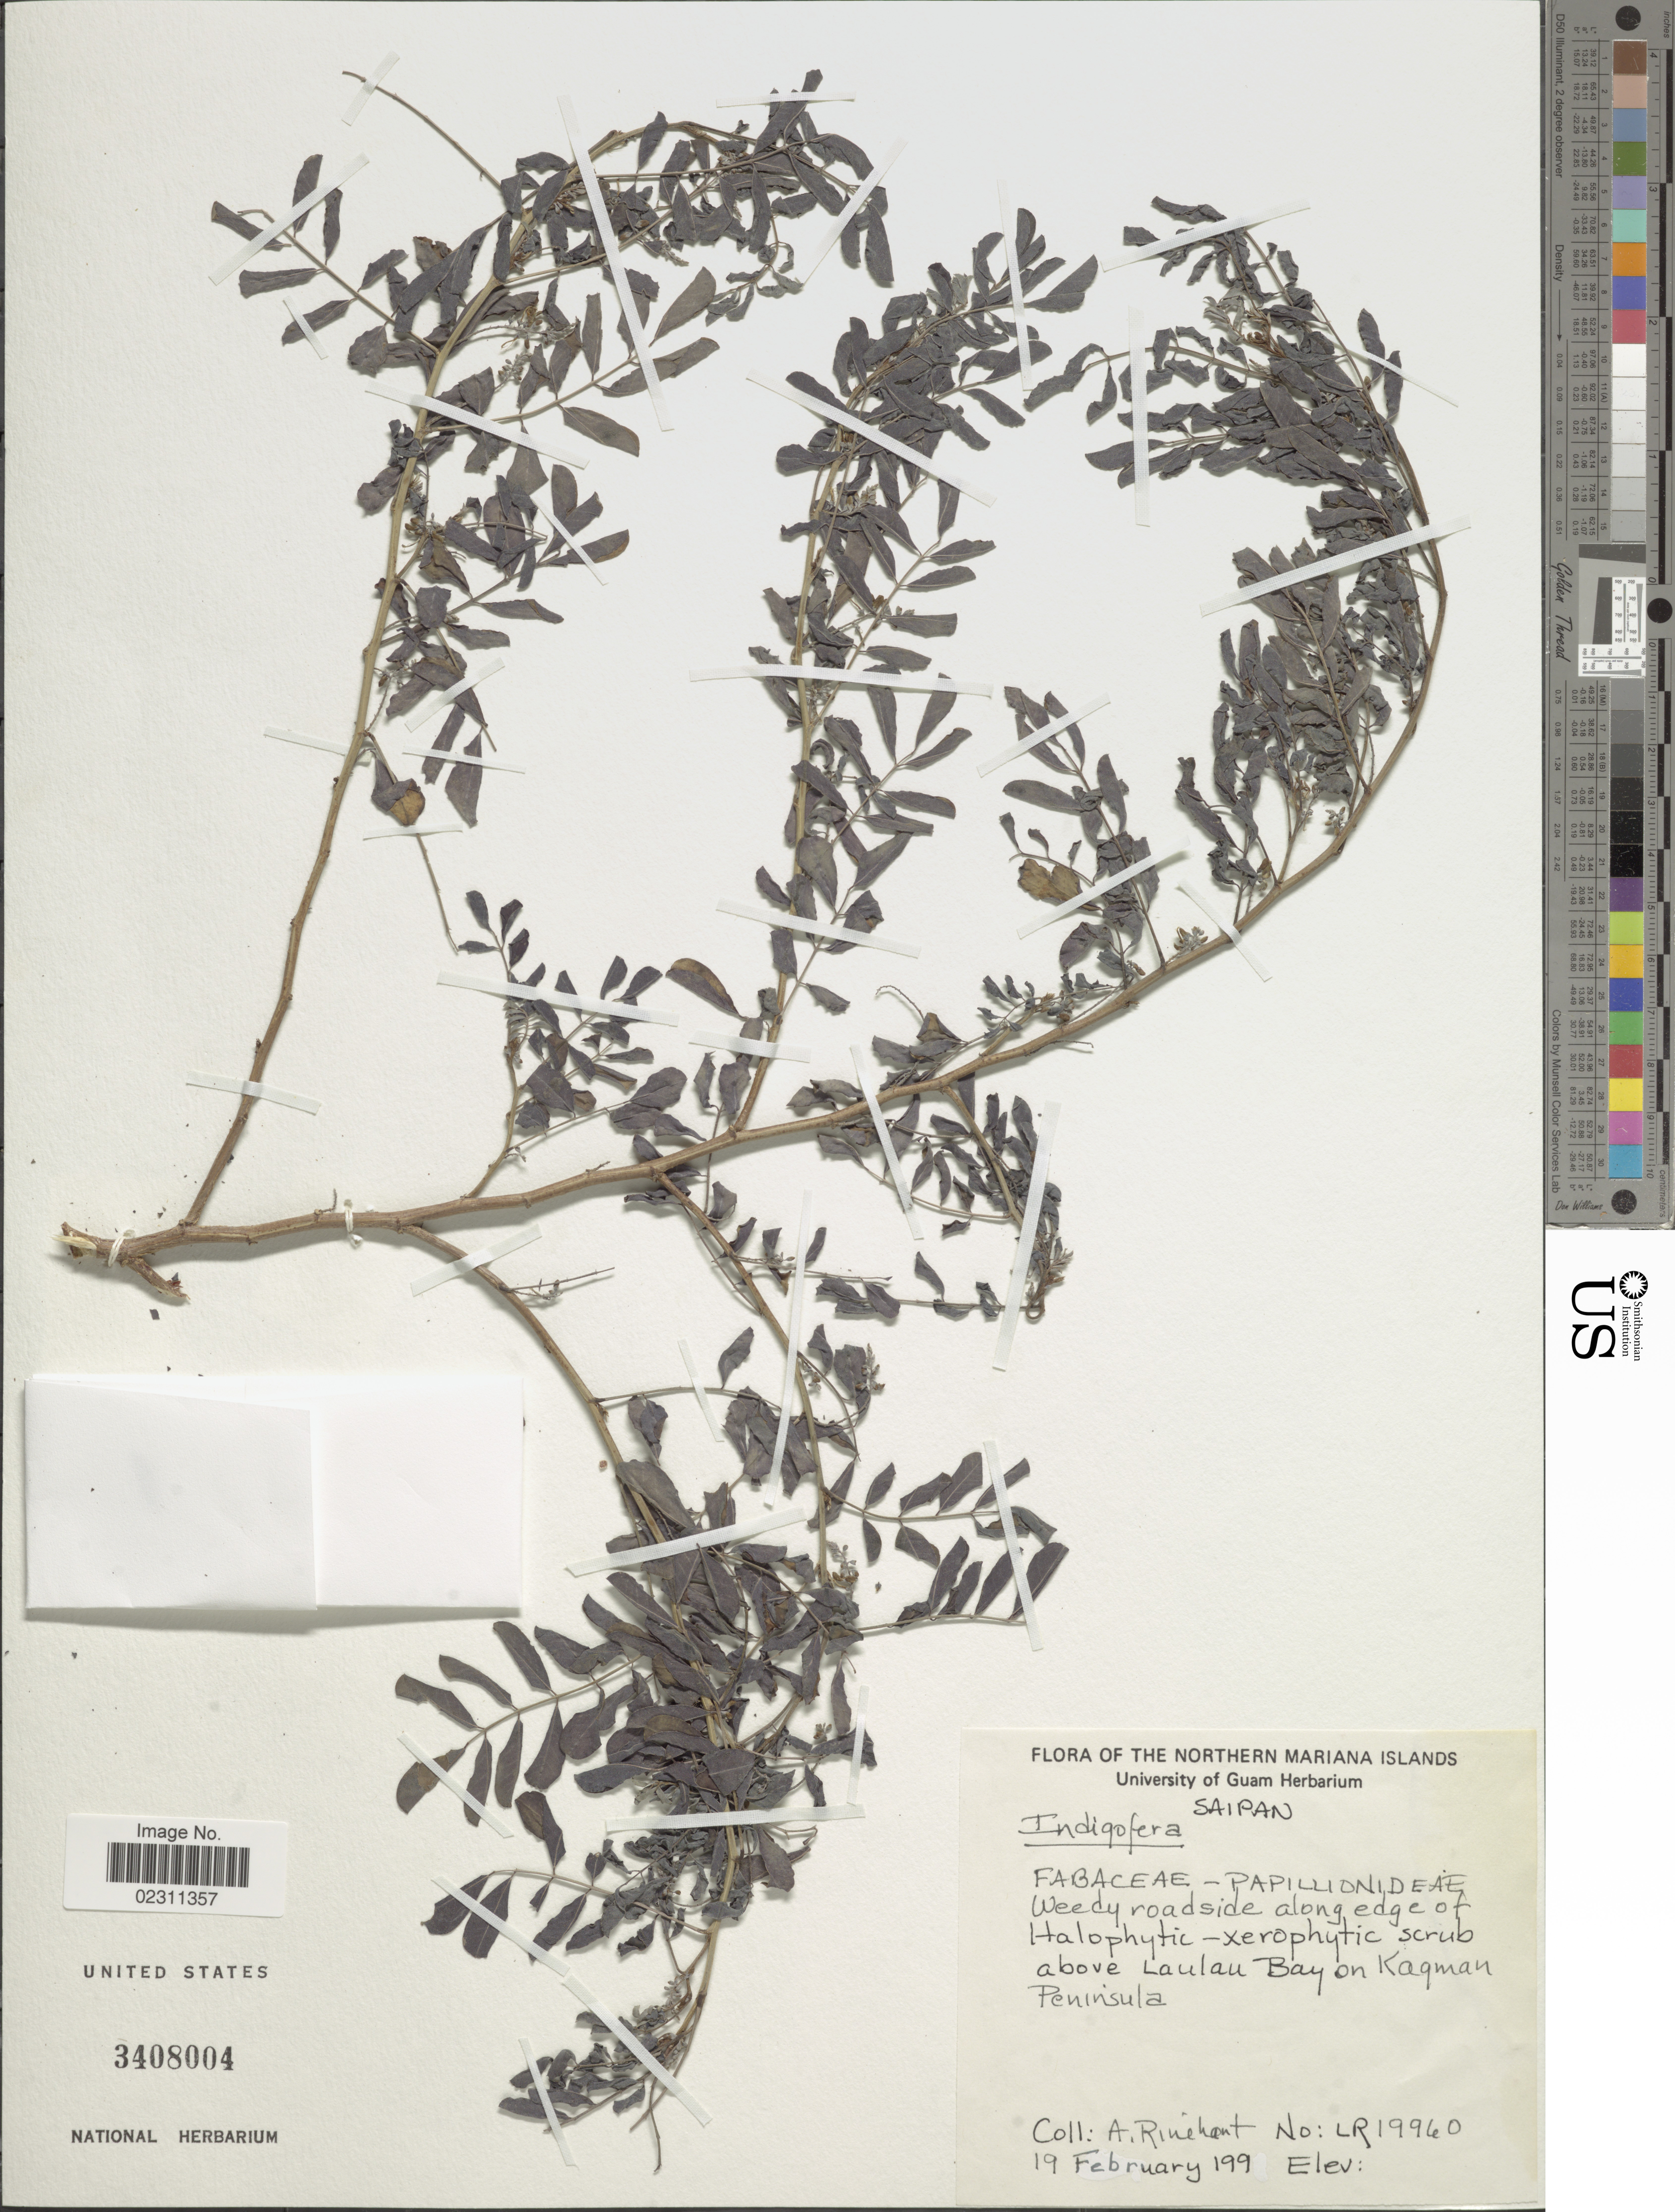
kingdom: Plantae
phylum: Tracheophyta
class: Magnoliopsida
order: Fabales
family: Fabaceae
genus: Indigofera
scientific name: Indigofera suffruticosa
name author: Mill.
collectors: A. Rinehart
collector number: LR19960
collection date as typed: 199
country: Northern Mariana Islands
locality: Saipan. Weedy roadside along edge of Halophytic-xerophytic scrub above Laulau Bay on Kagman Peninsula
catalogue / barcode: US 3408004